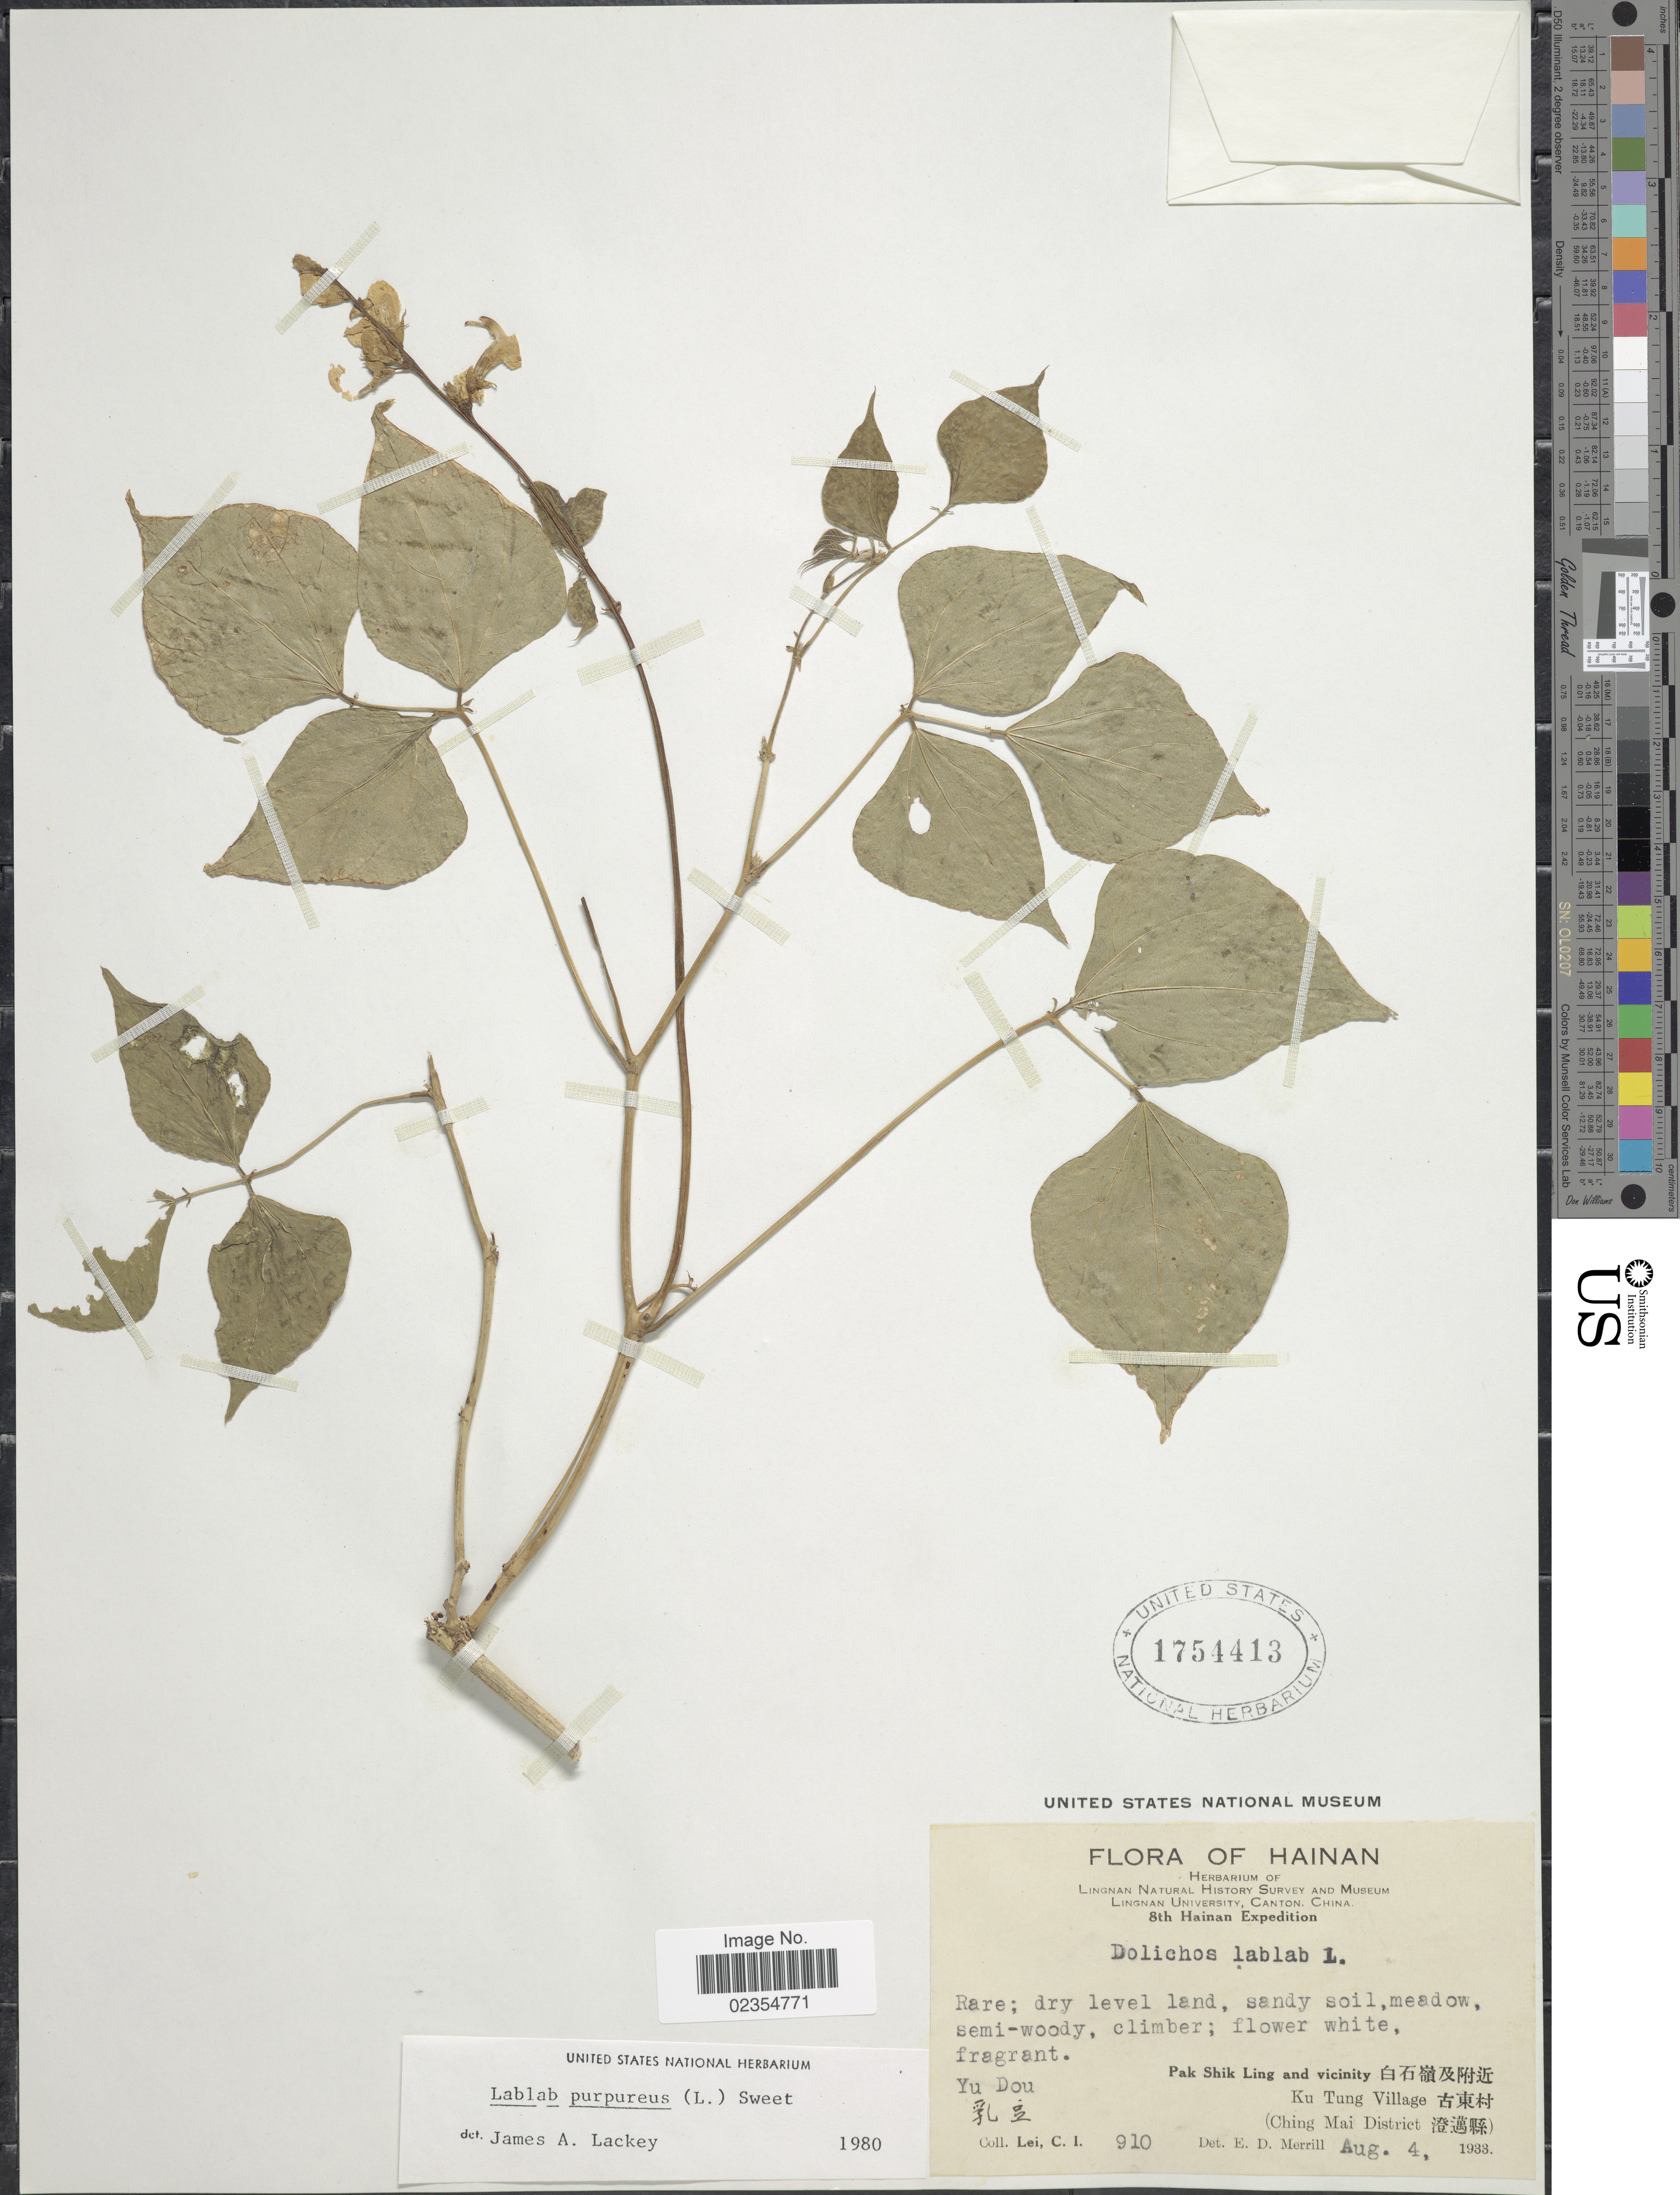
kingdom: Plantae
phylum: Tracheophyta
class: Magnoliopsida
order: Fabales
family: Fabaceae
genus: Lablab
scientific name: Lablab purpureus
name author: (L.) Sweet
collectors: C. I. Lei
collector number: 910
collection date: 1933-08-04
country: China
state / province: Hainan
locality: Sandy soil, meadow, Pak Shink Ling and vicinity, Ku Tung Village (Ching Mai District), Yu Dou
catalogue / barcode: US 1754413